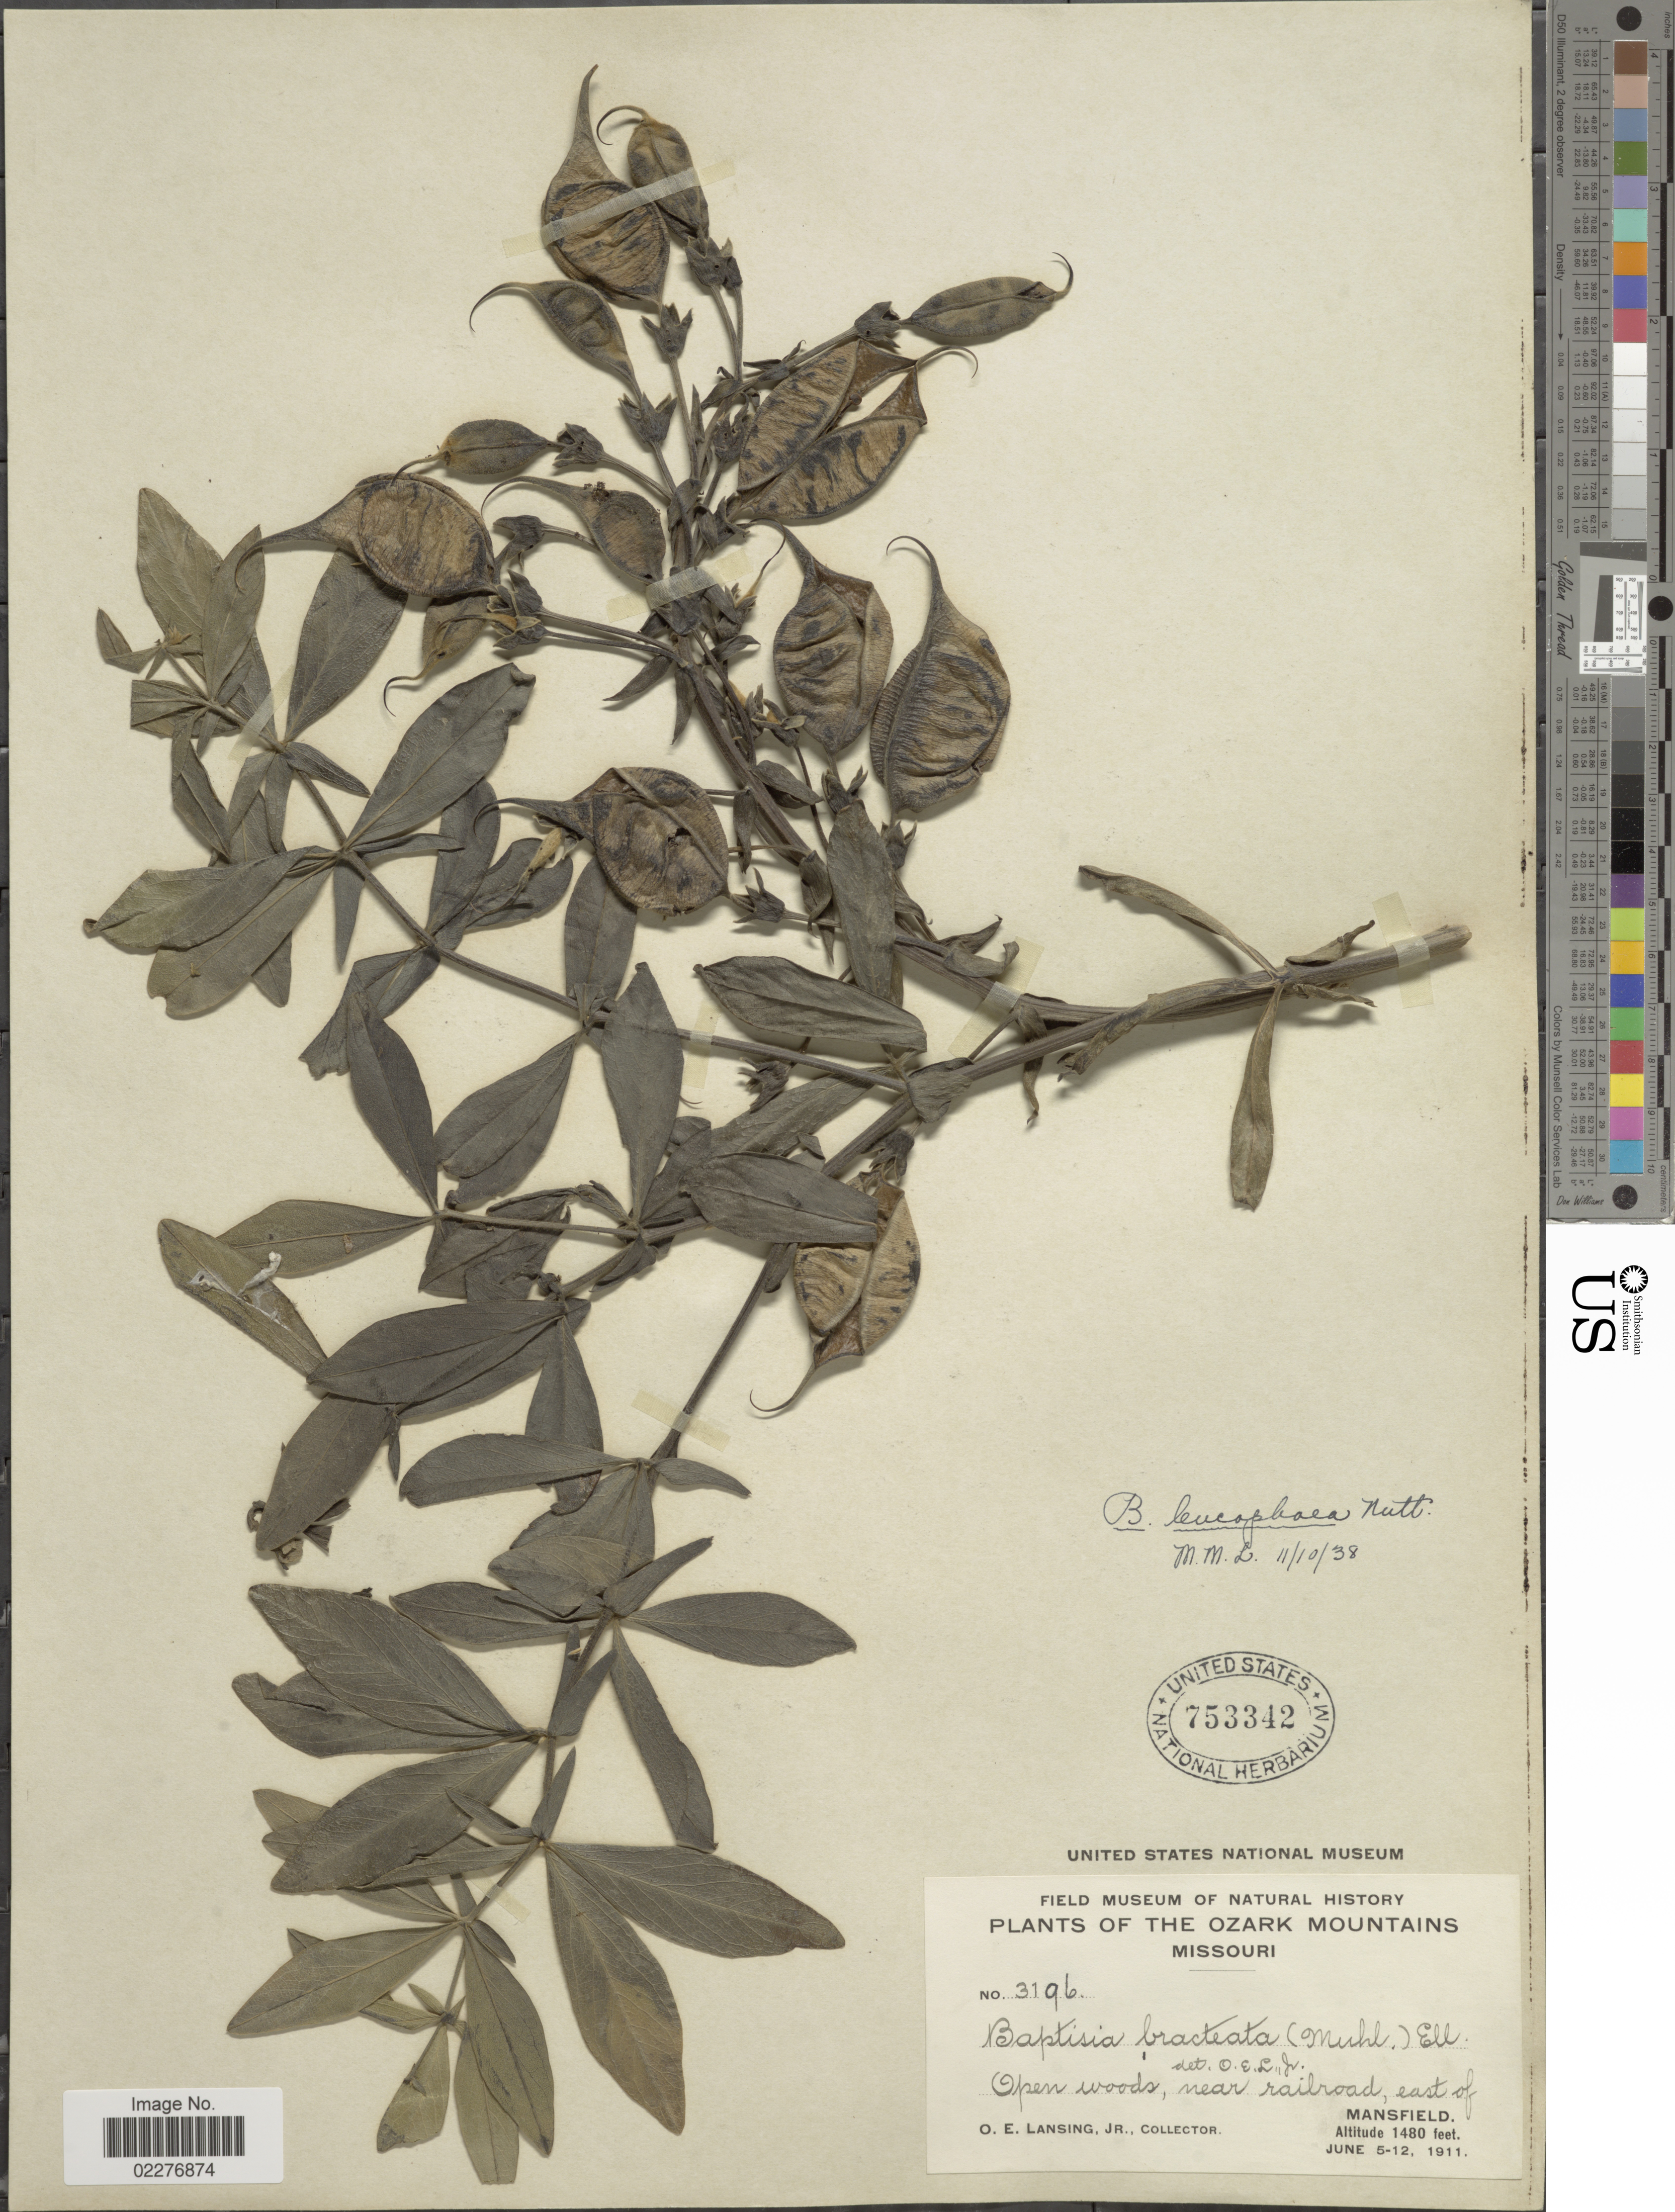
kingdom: Plantae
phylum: Tracheophyta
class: Magnoliopsida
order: Fabales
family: Fabaceae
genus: Baptisia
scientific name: Baptisia leucophaea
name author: Nutt.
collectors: O. Lansing Jr.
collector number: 3196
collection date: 1911-06-05/1911-06-12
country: United States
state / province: Missouri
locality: The Ozark Mountains, Open woods, near railroad, east of Mansfield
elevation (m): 451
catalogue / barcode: US 753342